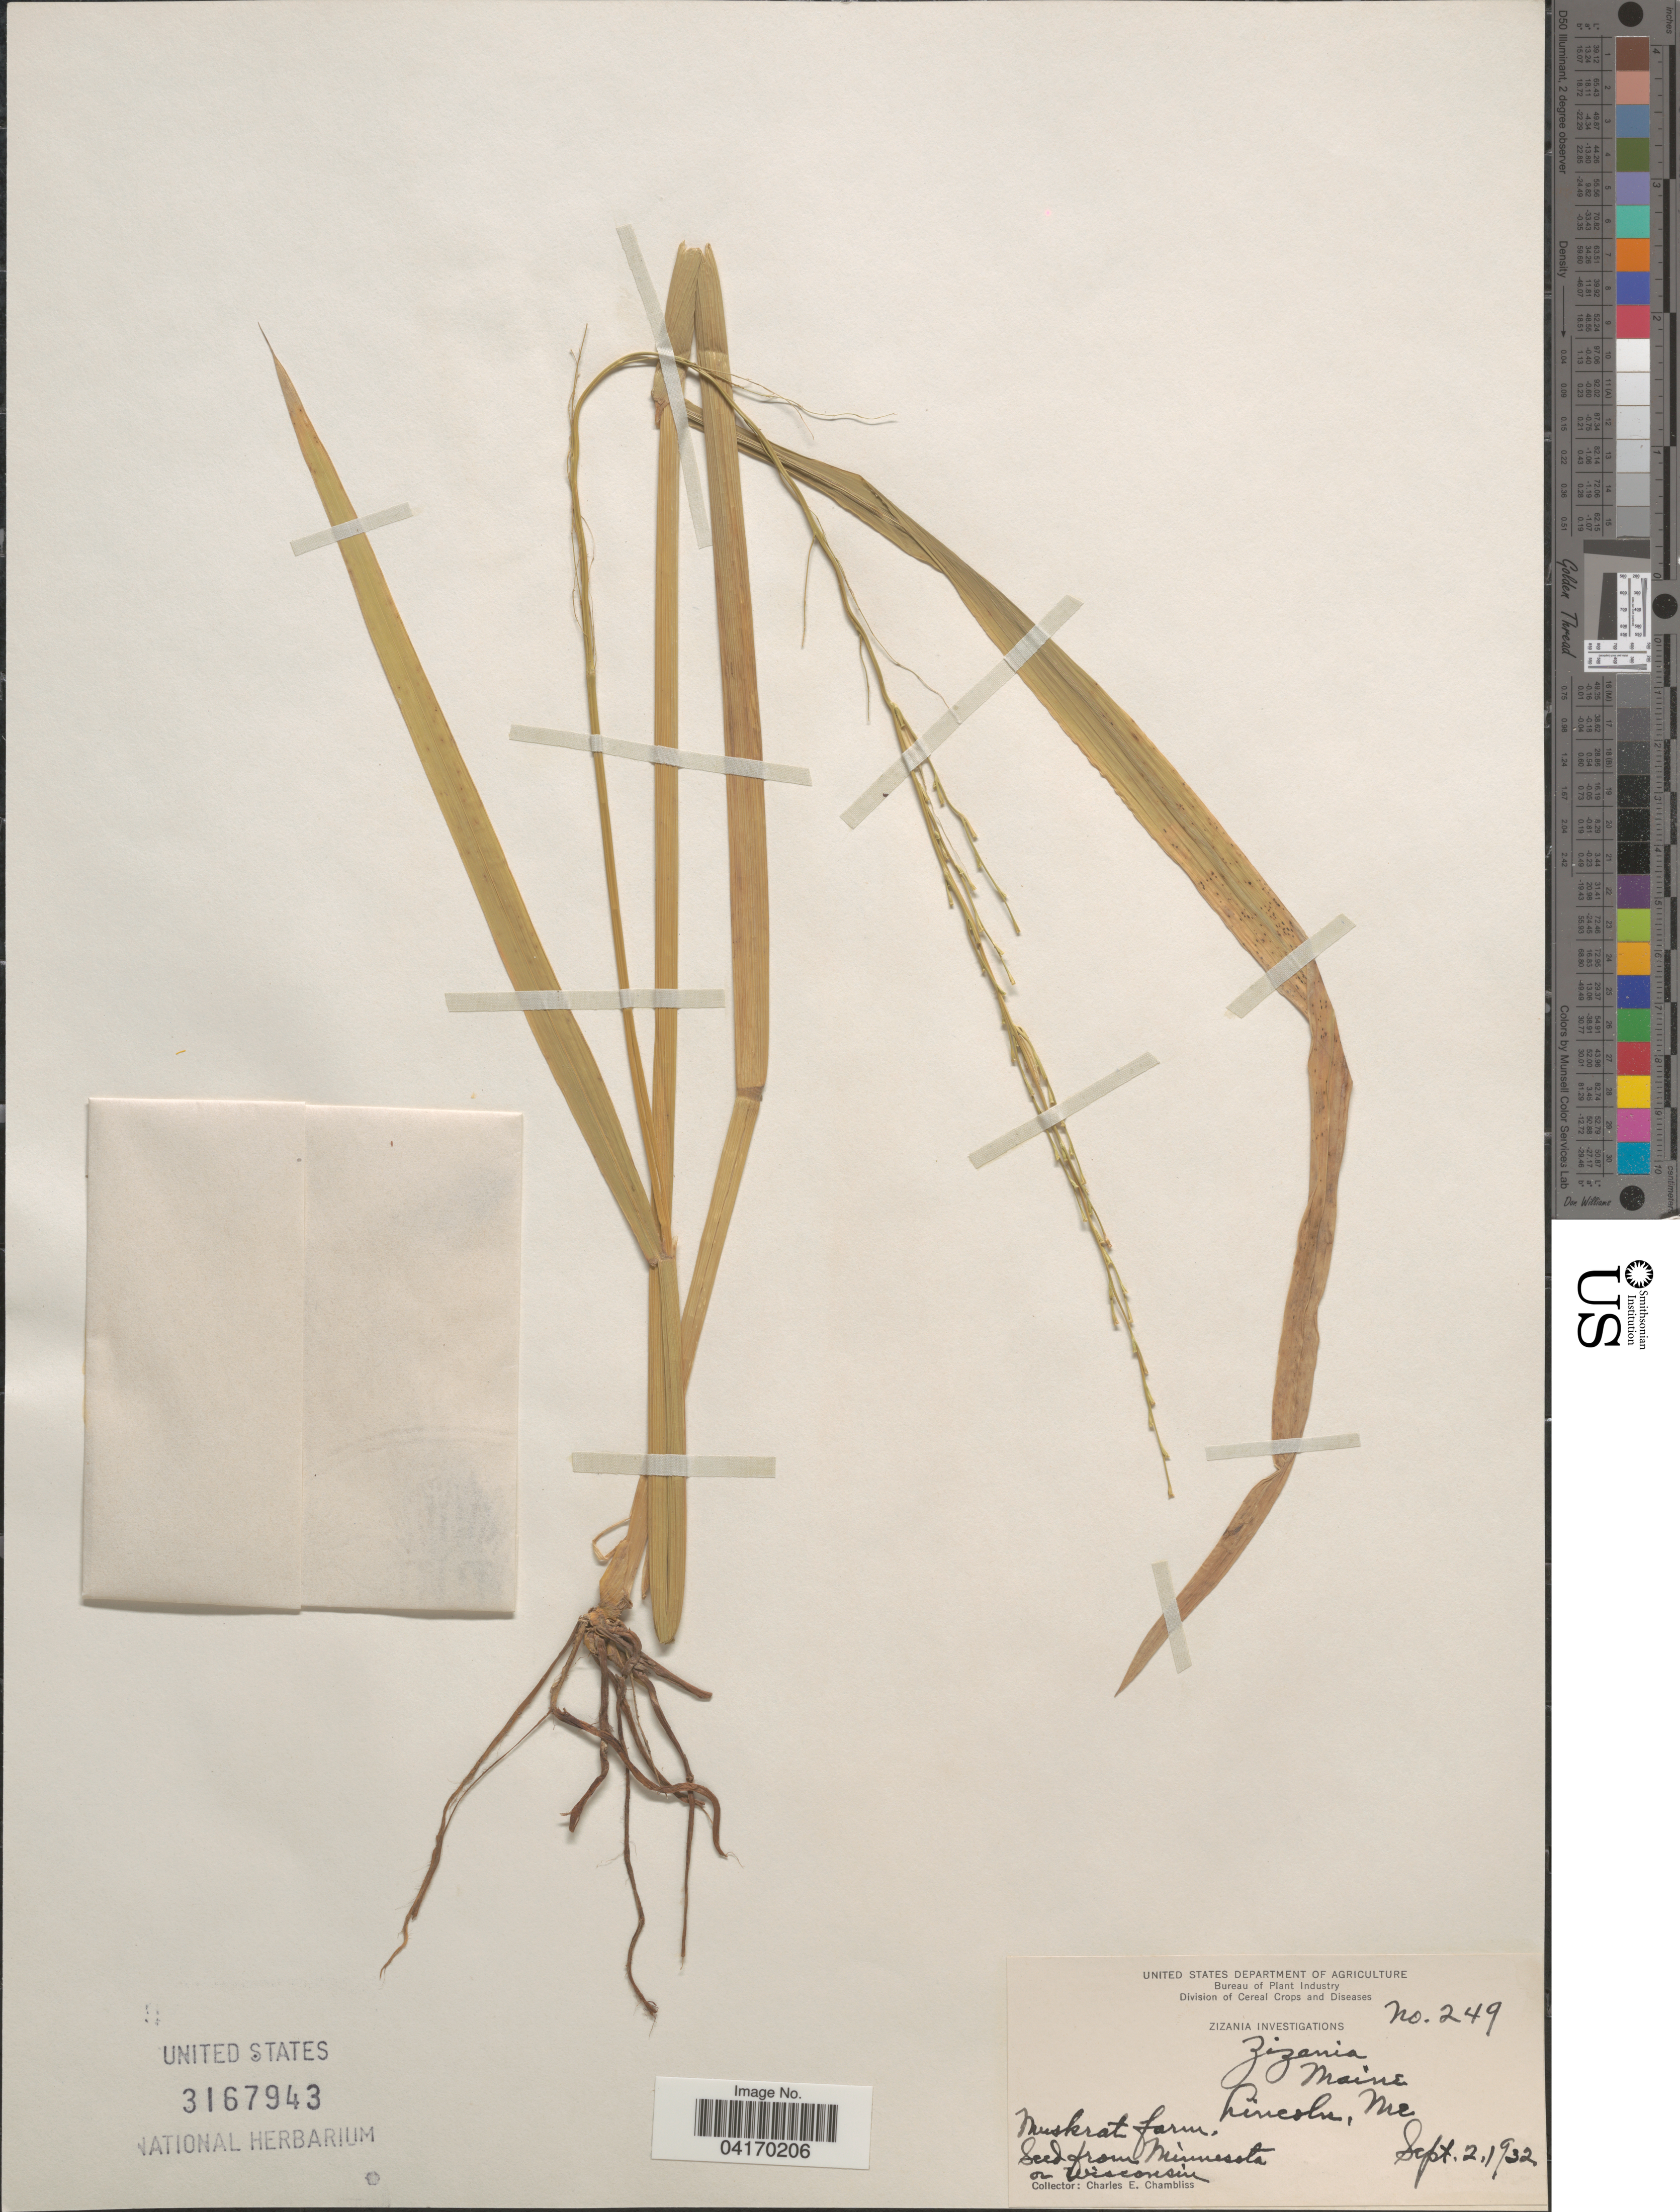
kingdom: Plantae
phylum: Tracheophyta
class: Liliopsida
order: Poales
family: Poaceae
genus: Zizania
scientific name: Zizania palustris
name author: L.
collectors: C. Chambliss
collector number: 249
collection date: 1932-09-02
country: United States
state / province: Maine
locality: Lincoln.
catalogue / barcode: US 3167943